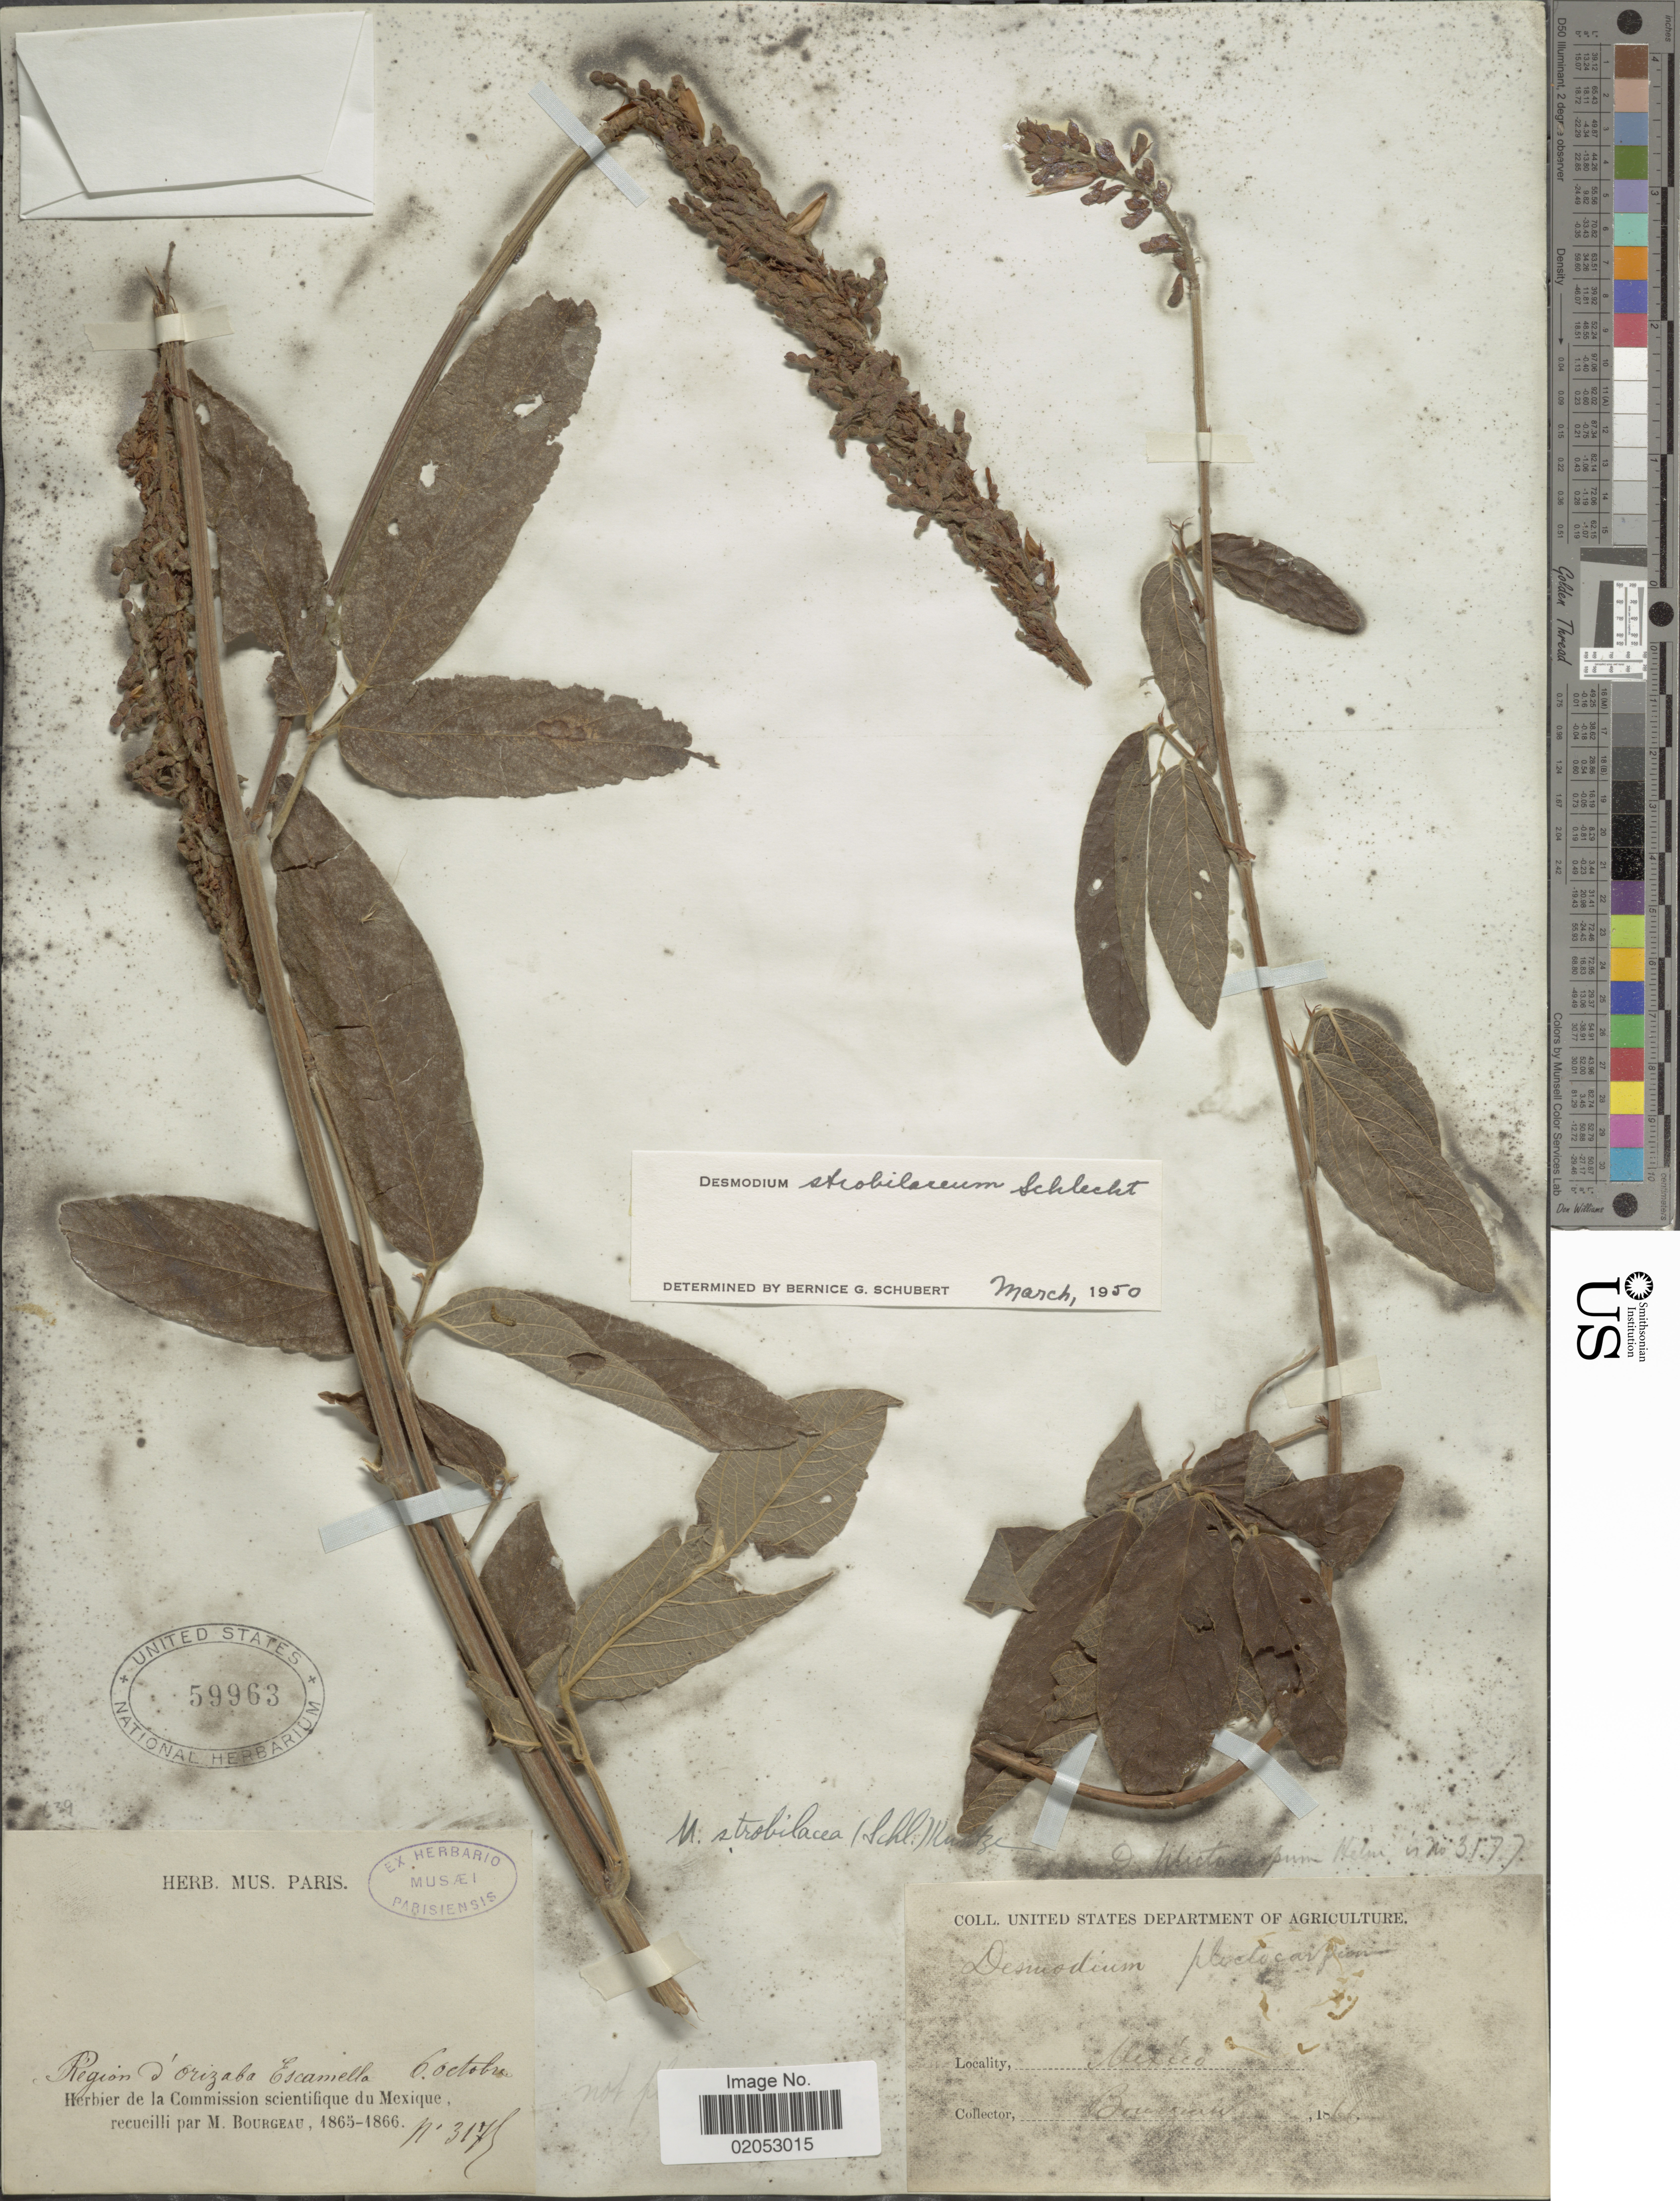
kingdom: Plantae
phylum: Tracheophyta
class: Magnoliopsida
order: Fabales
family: Fabaceae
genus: Desmodium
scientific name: Desmodium strobilaceum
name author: Schltdl.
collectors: M. Bourgeau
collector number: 3175*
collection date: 1866-10-06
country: Mexico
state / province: Veracruz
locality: Region d'orizaba Escamello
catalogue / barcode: US 59963